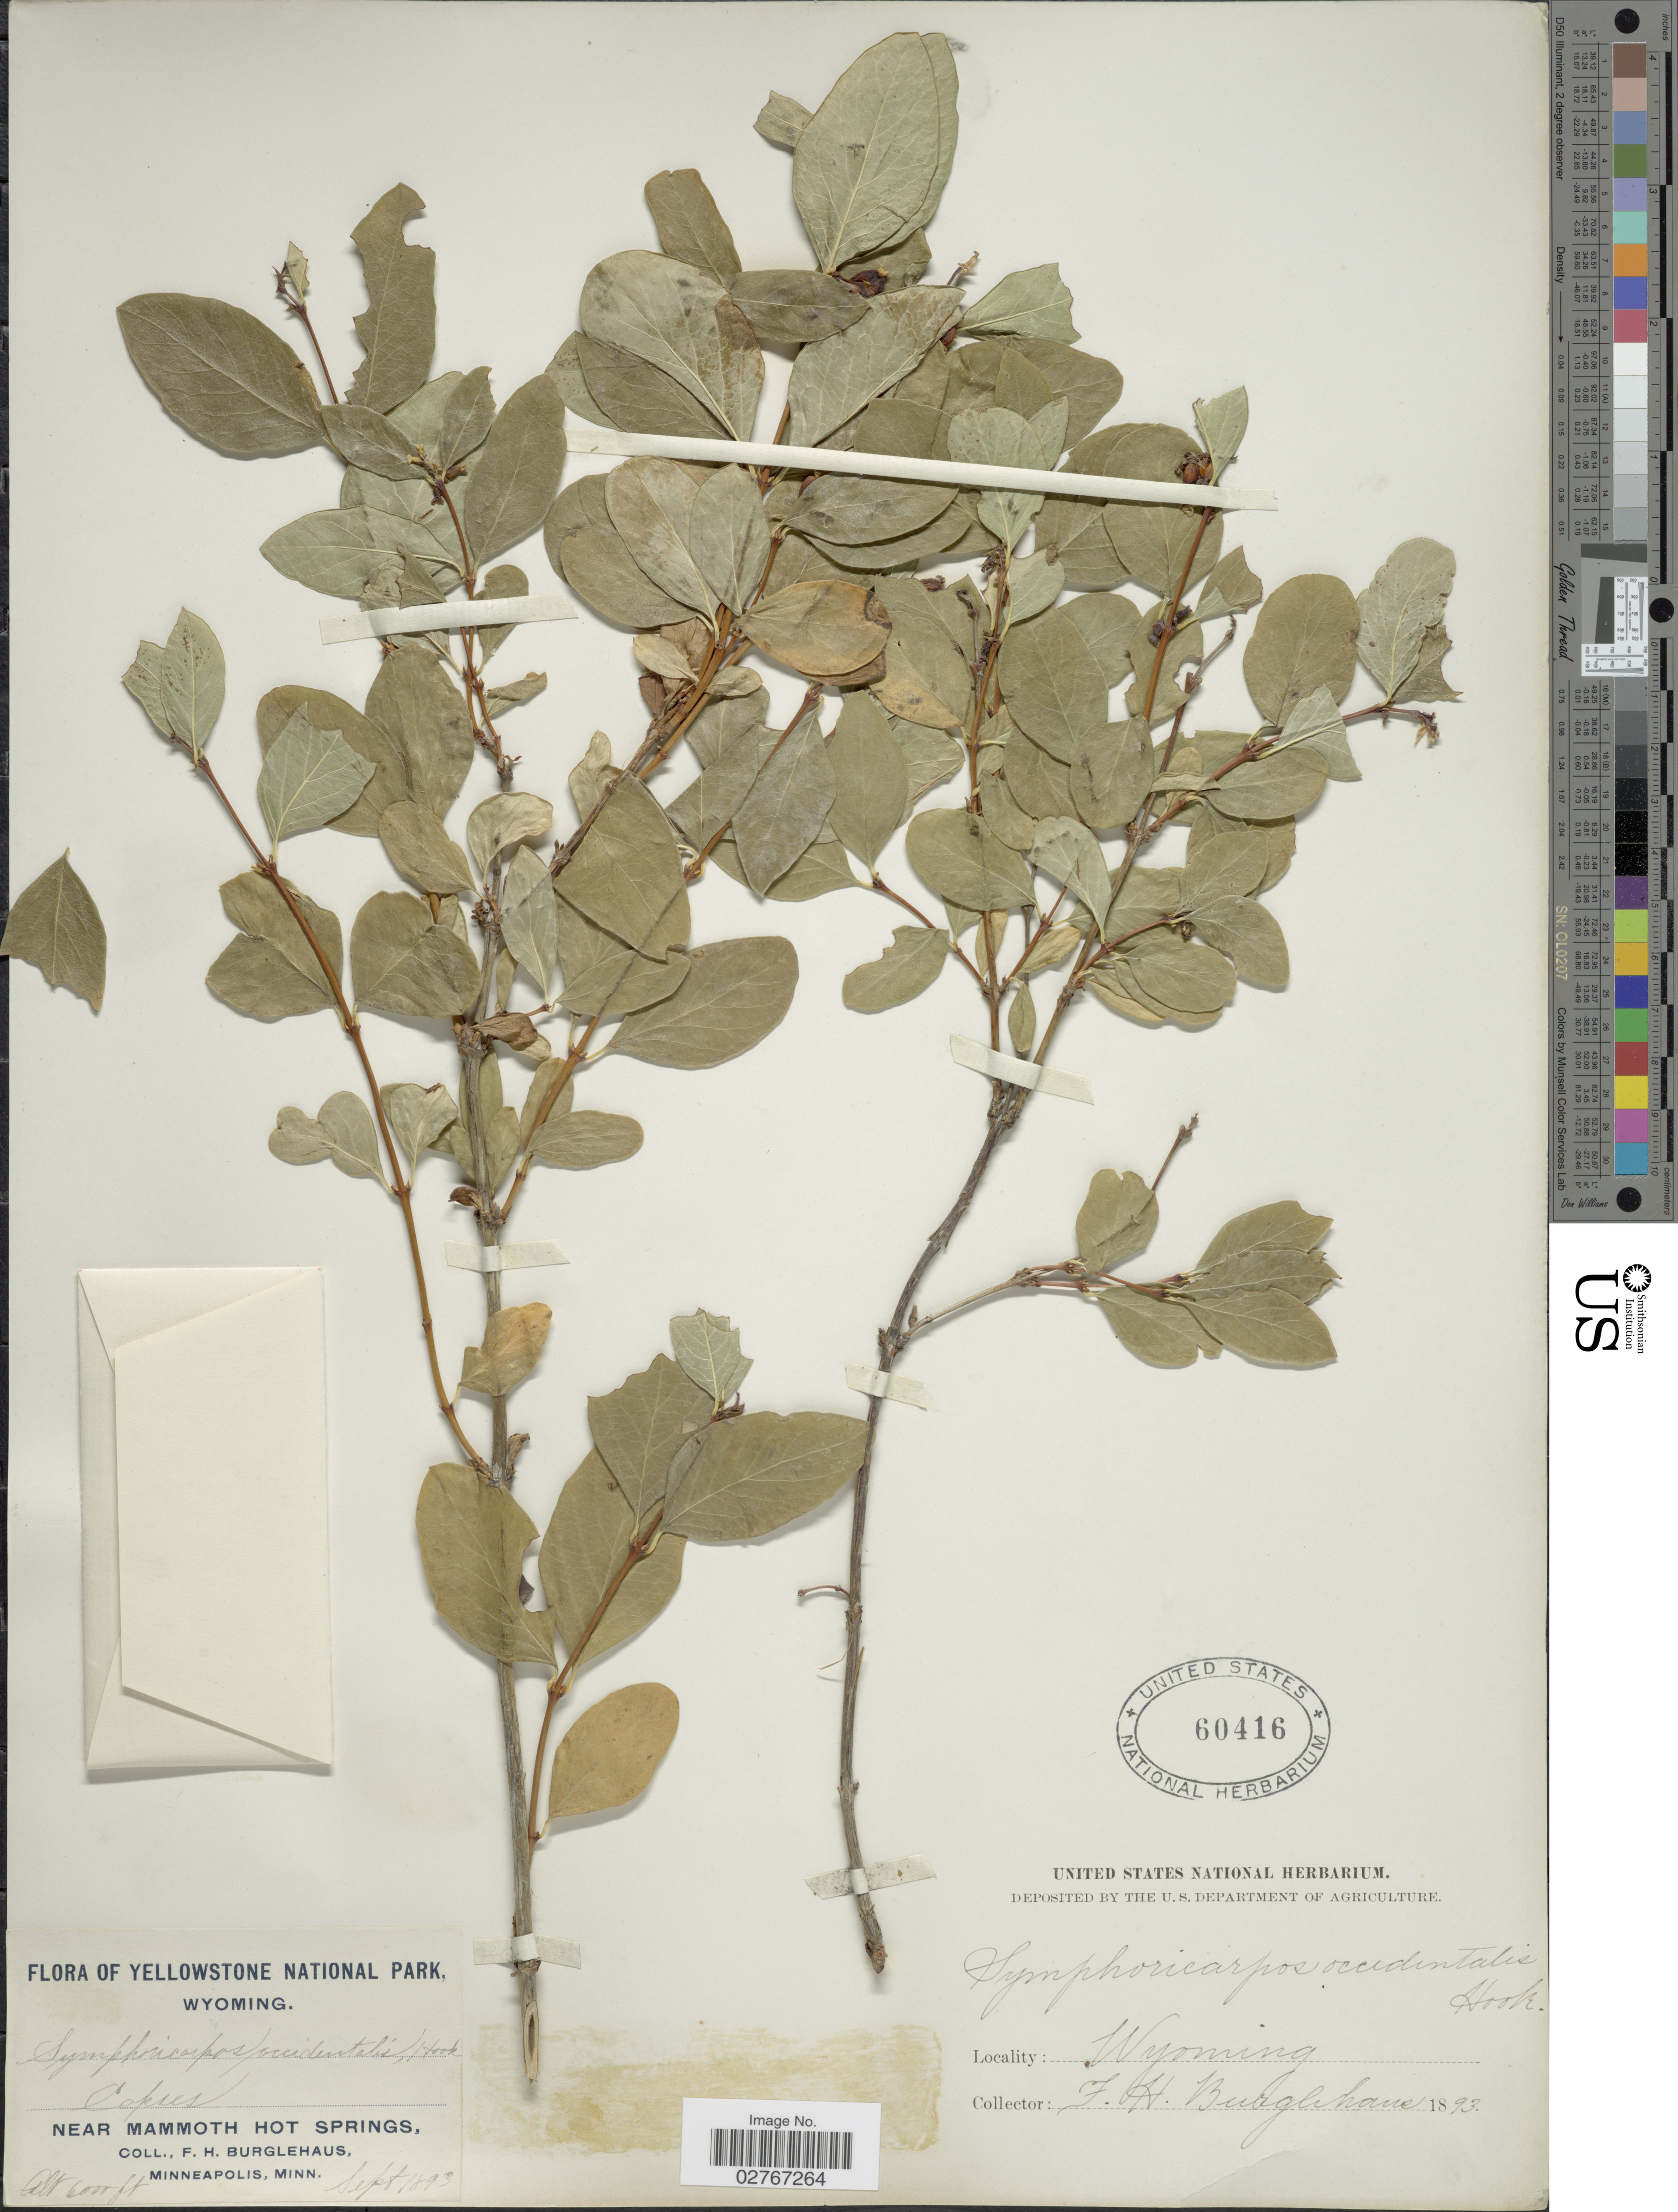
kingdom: Plantae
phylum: Tracheophyta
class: Magnoliopsida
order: Dipsacales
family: Caprifoliaceae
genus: Symphoricarpos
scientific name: Symphoricarpos occidentalis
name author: (R. Br.) Hook.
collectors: F. Burglehaus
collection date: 1893-09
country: United States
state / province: Wyoming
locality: Yellowstone National Park. Near Mammoth Hot Springs.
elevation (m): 1829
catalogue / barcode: US 60416